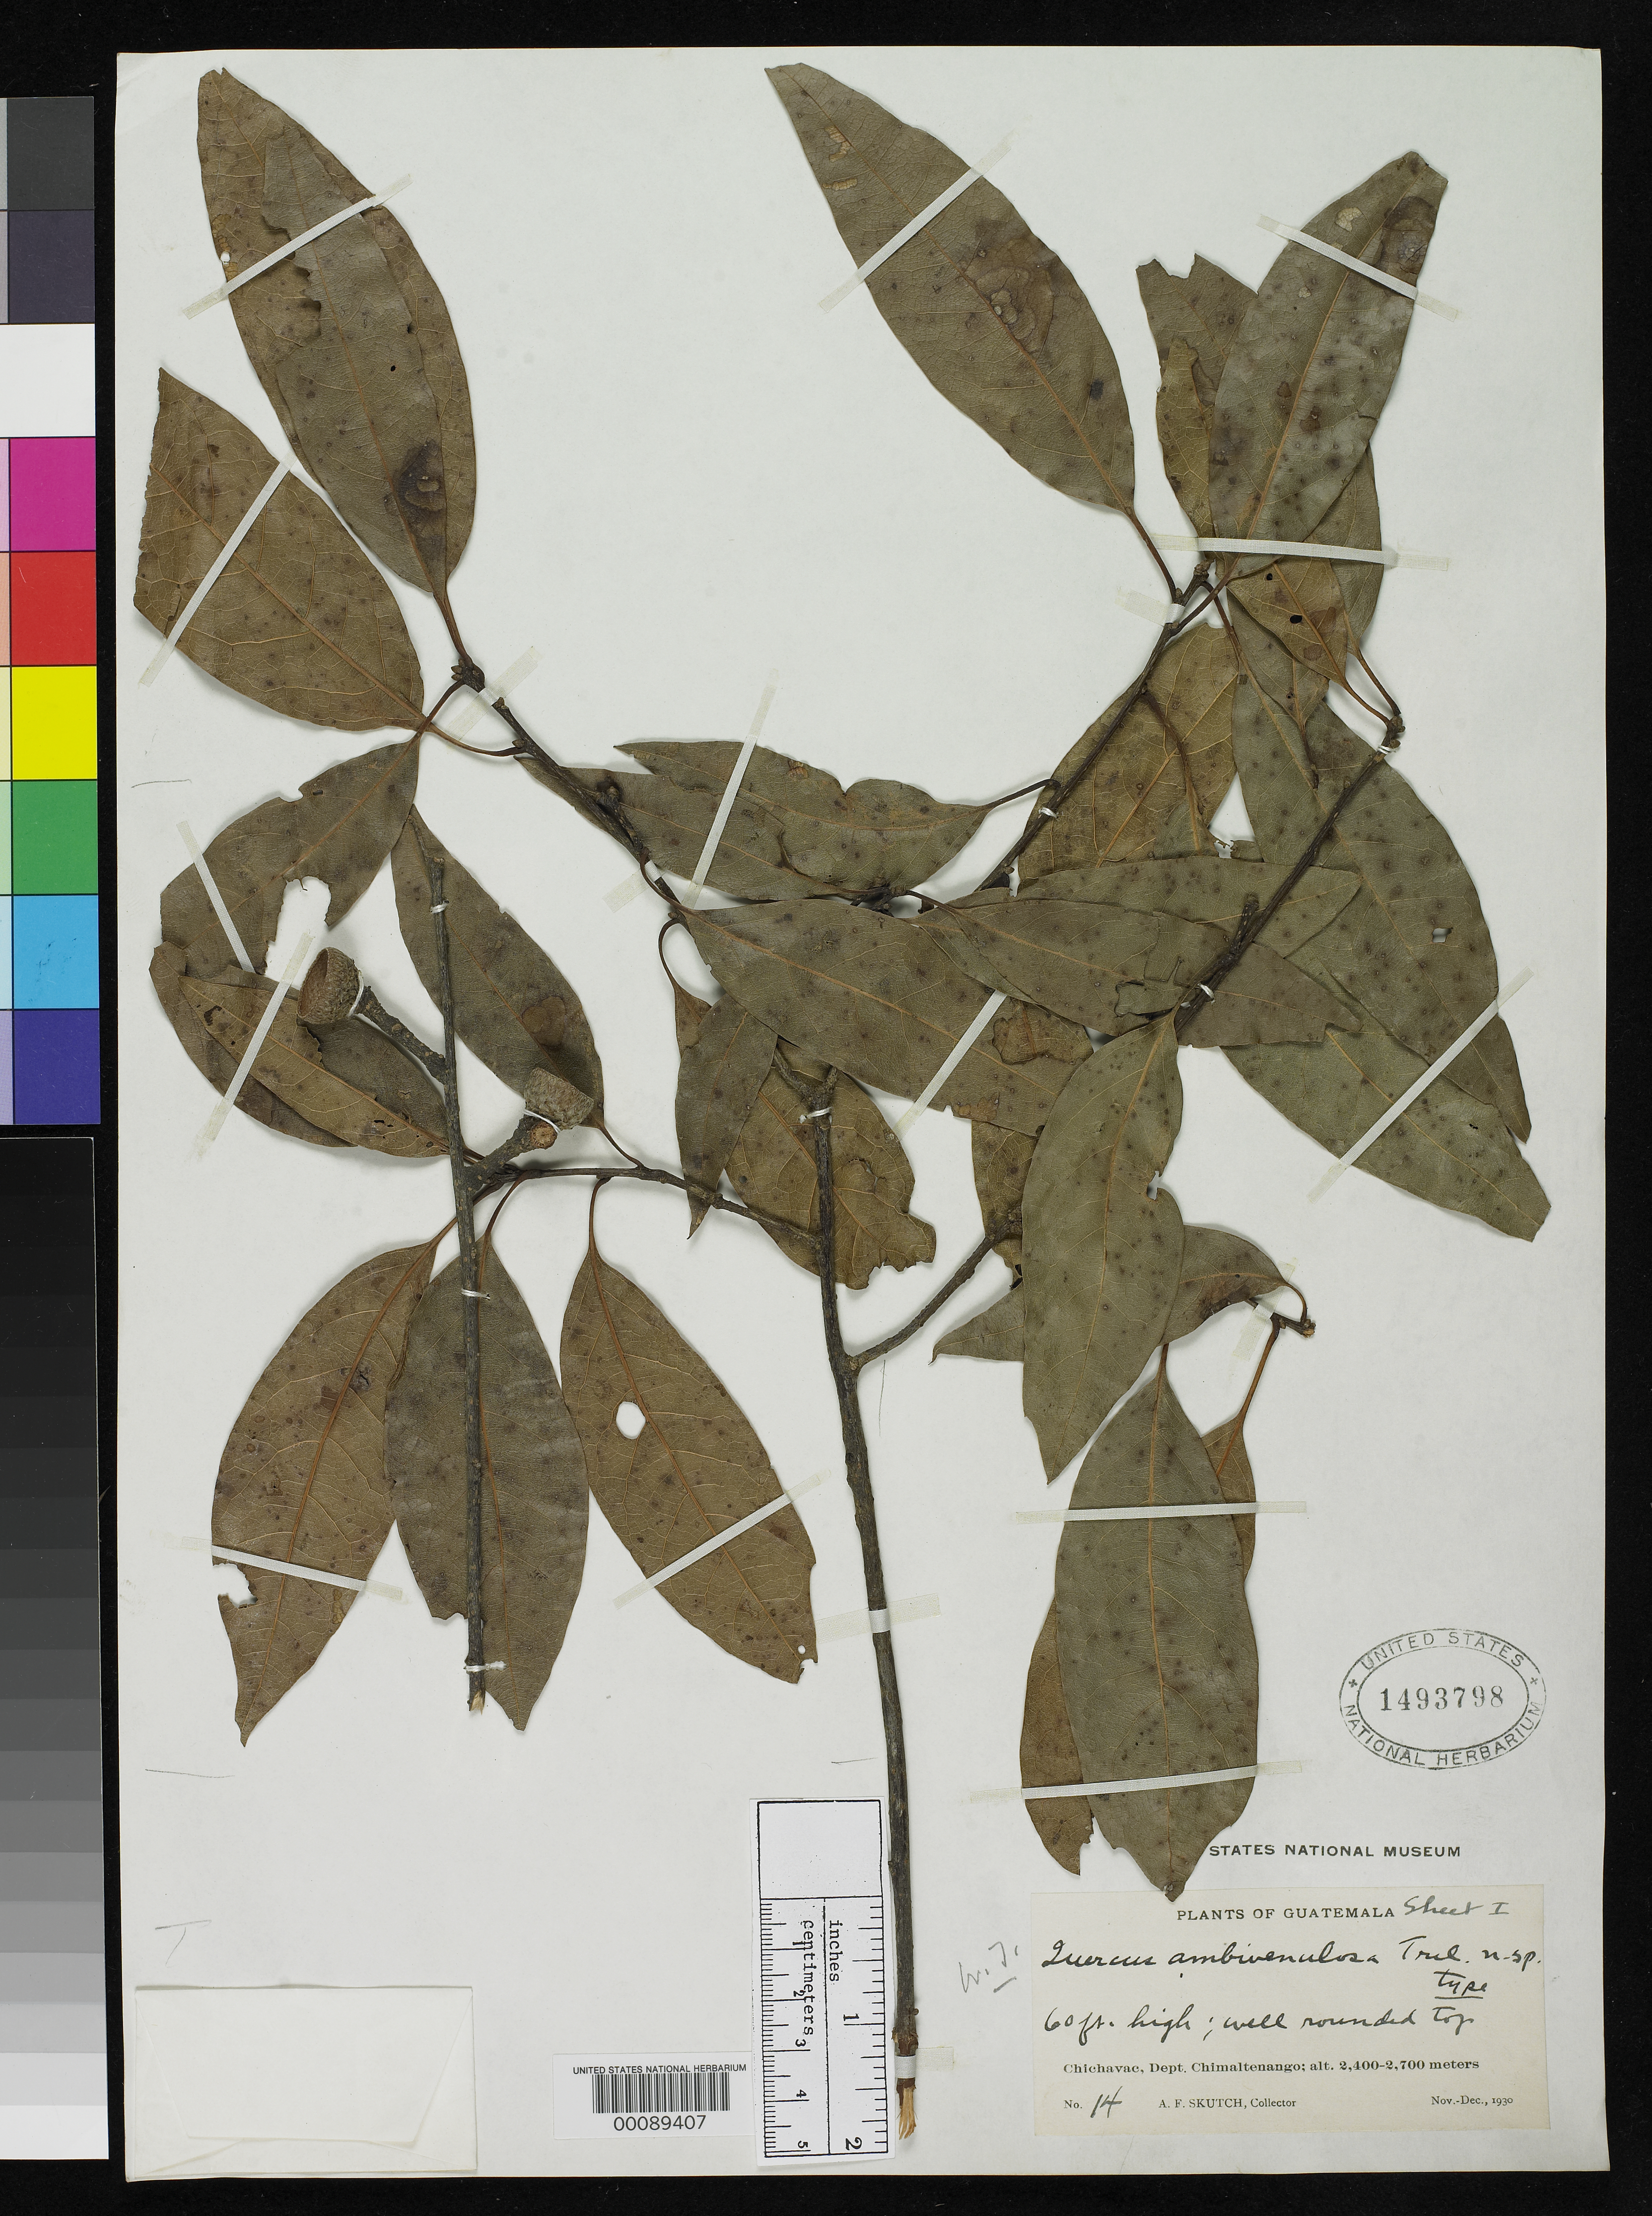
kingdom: Plantae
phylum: Tracheophyta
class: Magnoliopsida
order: Fagales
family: Fagaceae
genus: Quercus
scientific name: Quercus ambivenulosa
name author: Trel.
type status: Holotype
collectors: A. F. Skutch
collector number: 14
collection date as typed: Nov 1930 to -- Dec 1930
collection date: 1930-11/1930-12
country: Guatemala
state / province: Chimaltenango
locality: Chichavac.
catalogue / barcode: US 1493798